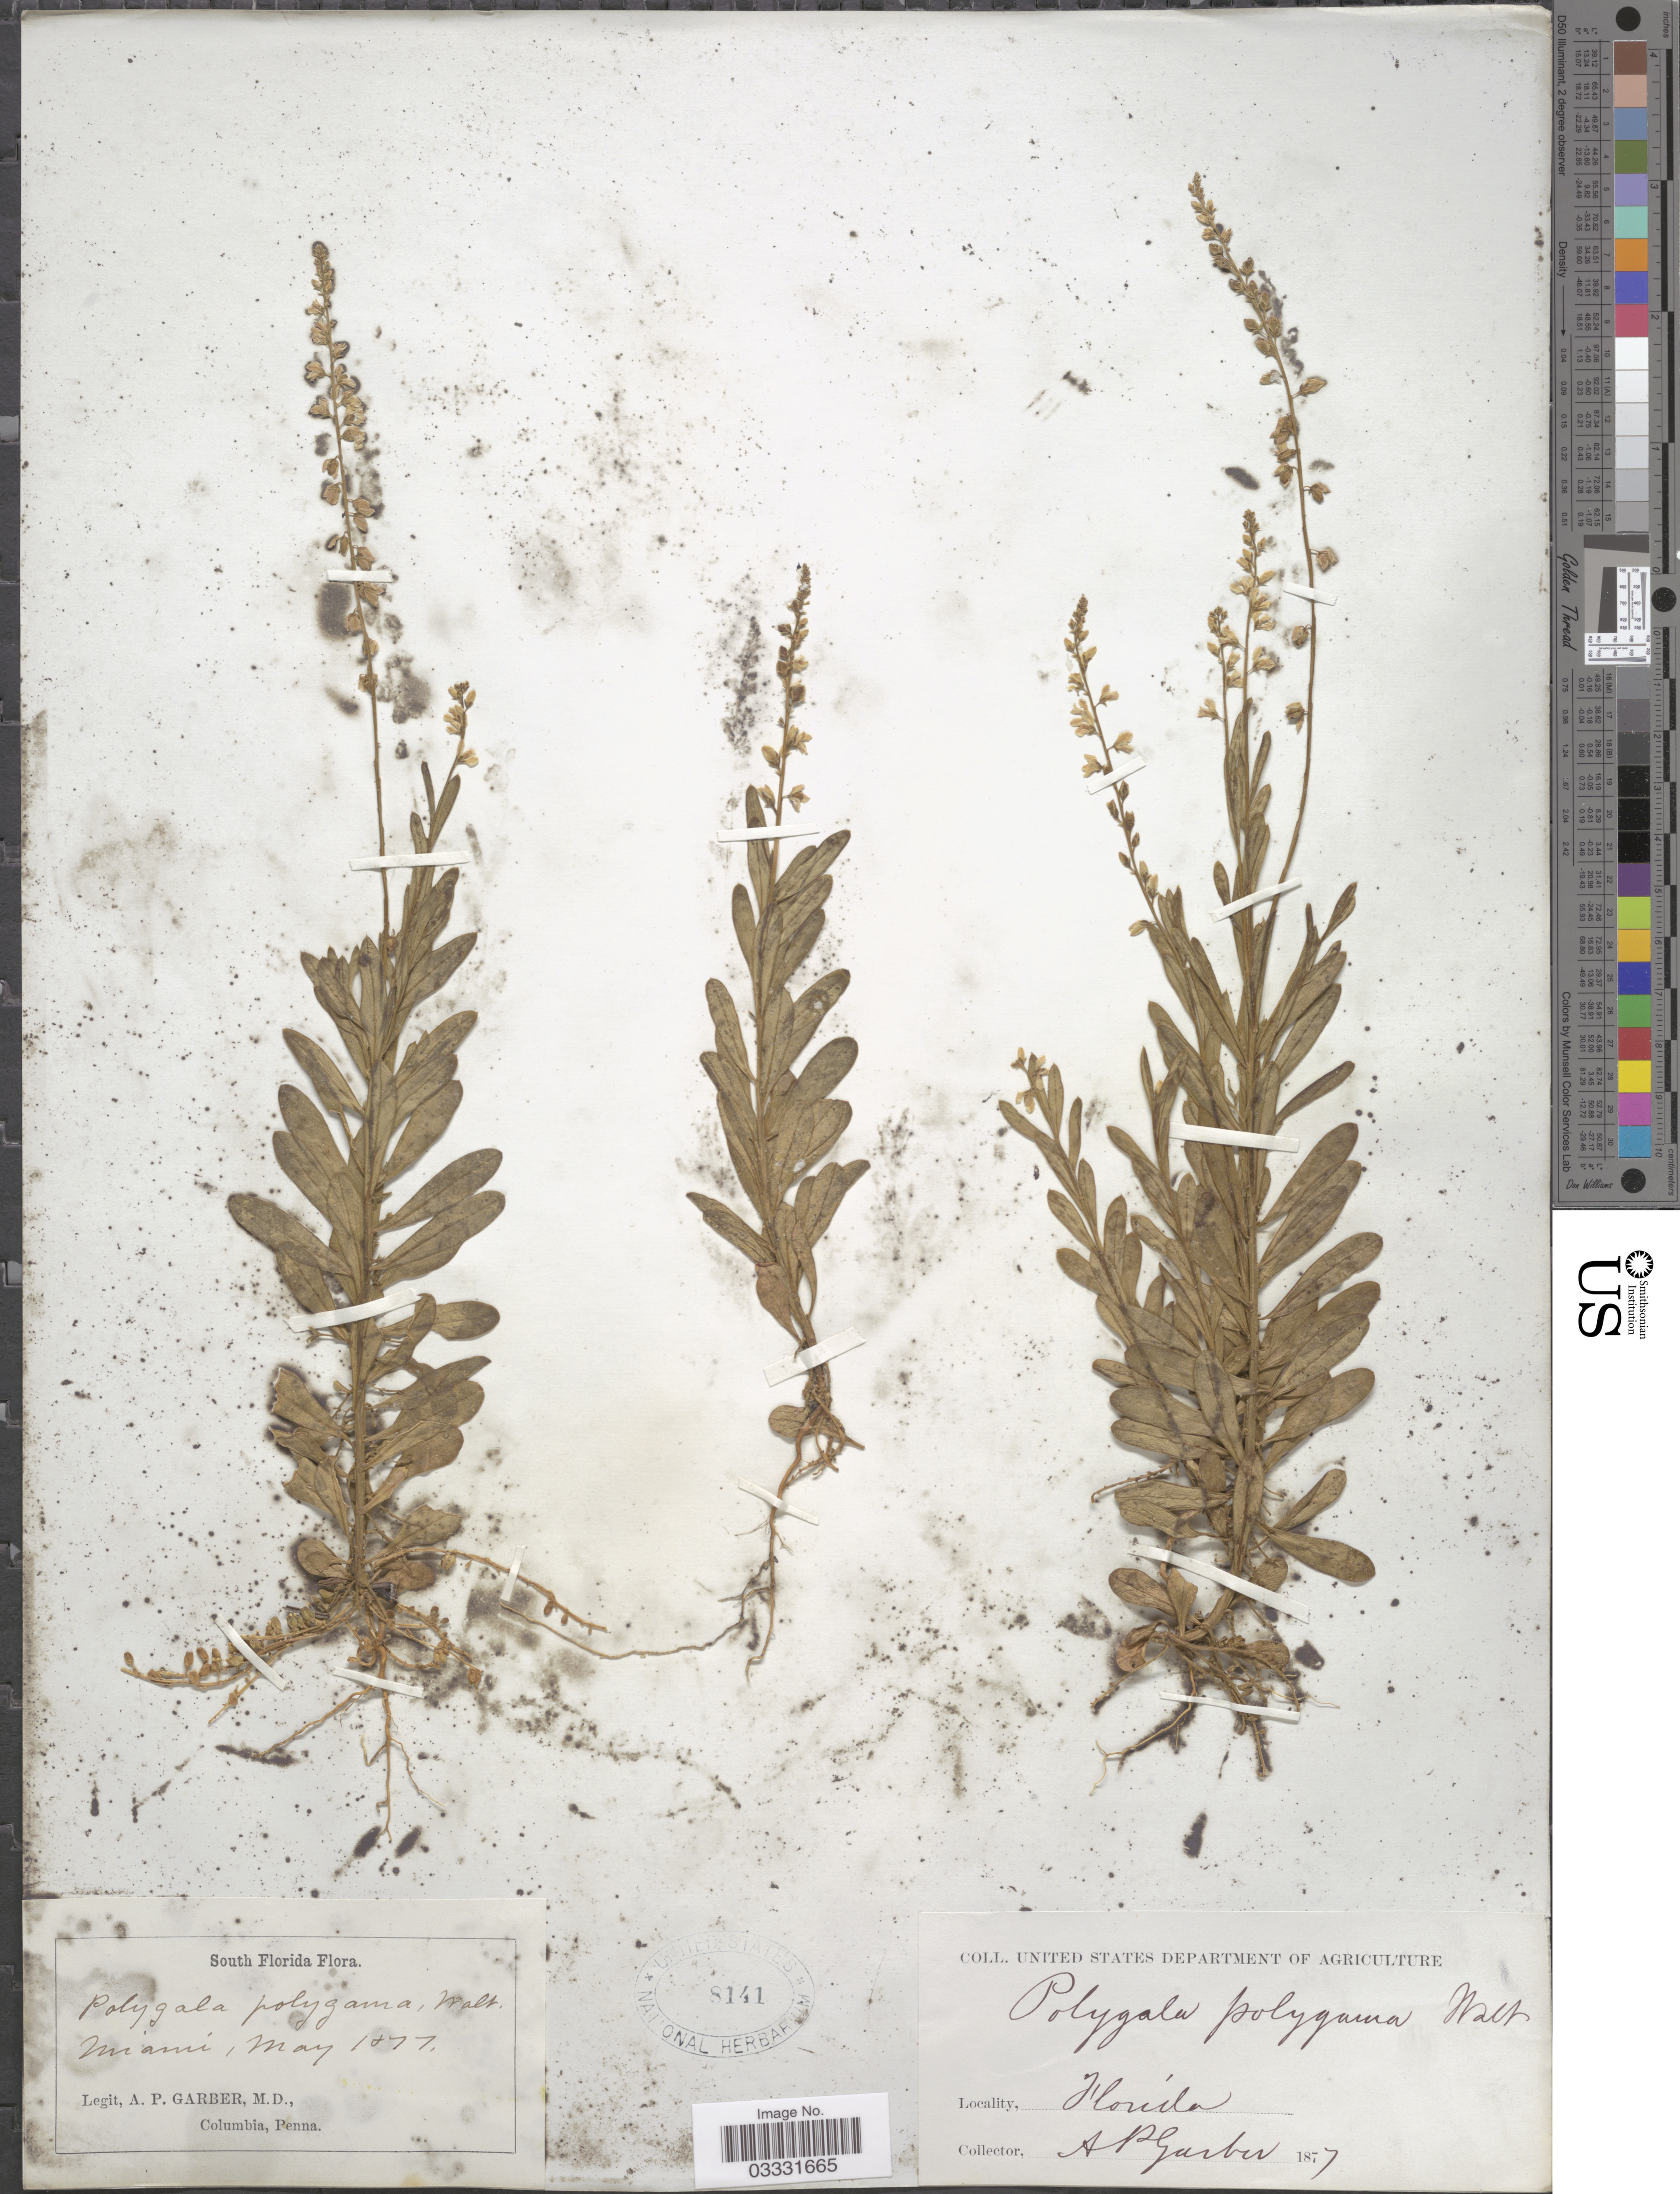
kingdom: Plantae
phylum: Tracheophyta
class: Magnoliopsida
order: Fabales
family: Polygalaceae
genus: Polygala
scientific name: Polygala polygama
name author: Walter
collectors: A. P. Garber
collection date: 1877-05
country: United States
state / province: Florida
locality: South Florida. Miami.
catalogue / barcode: US 8141